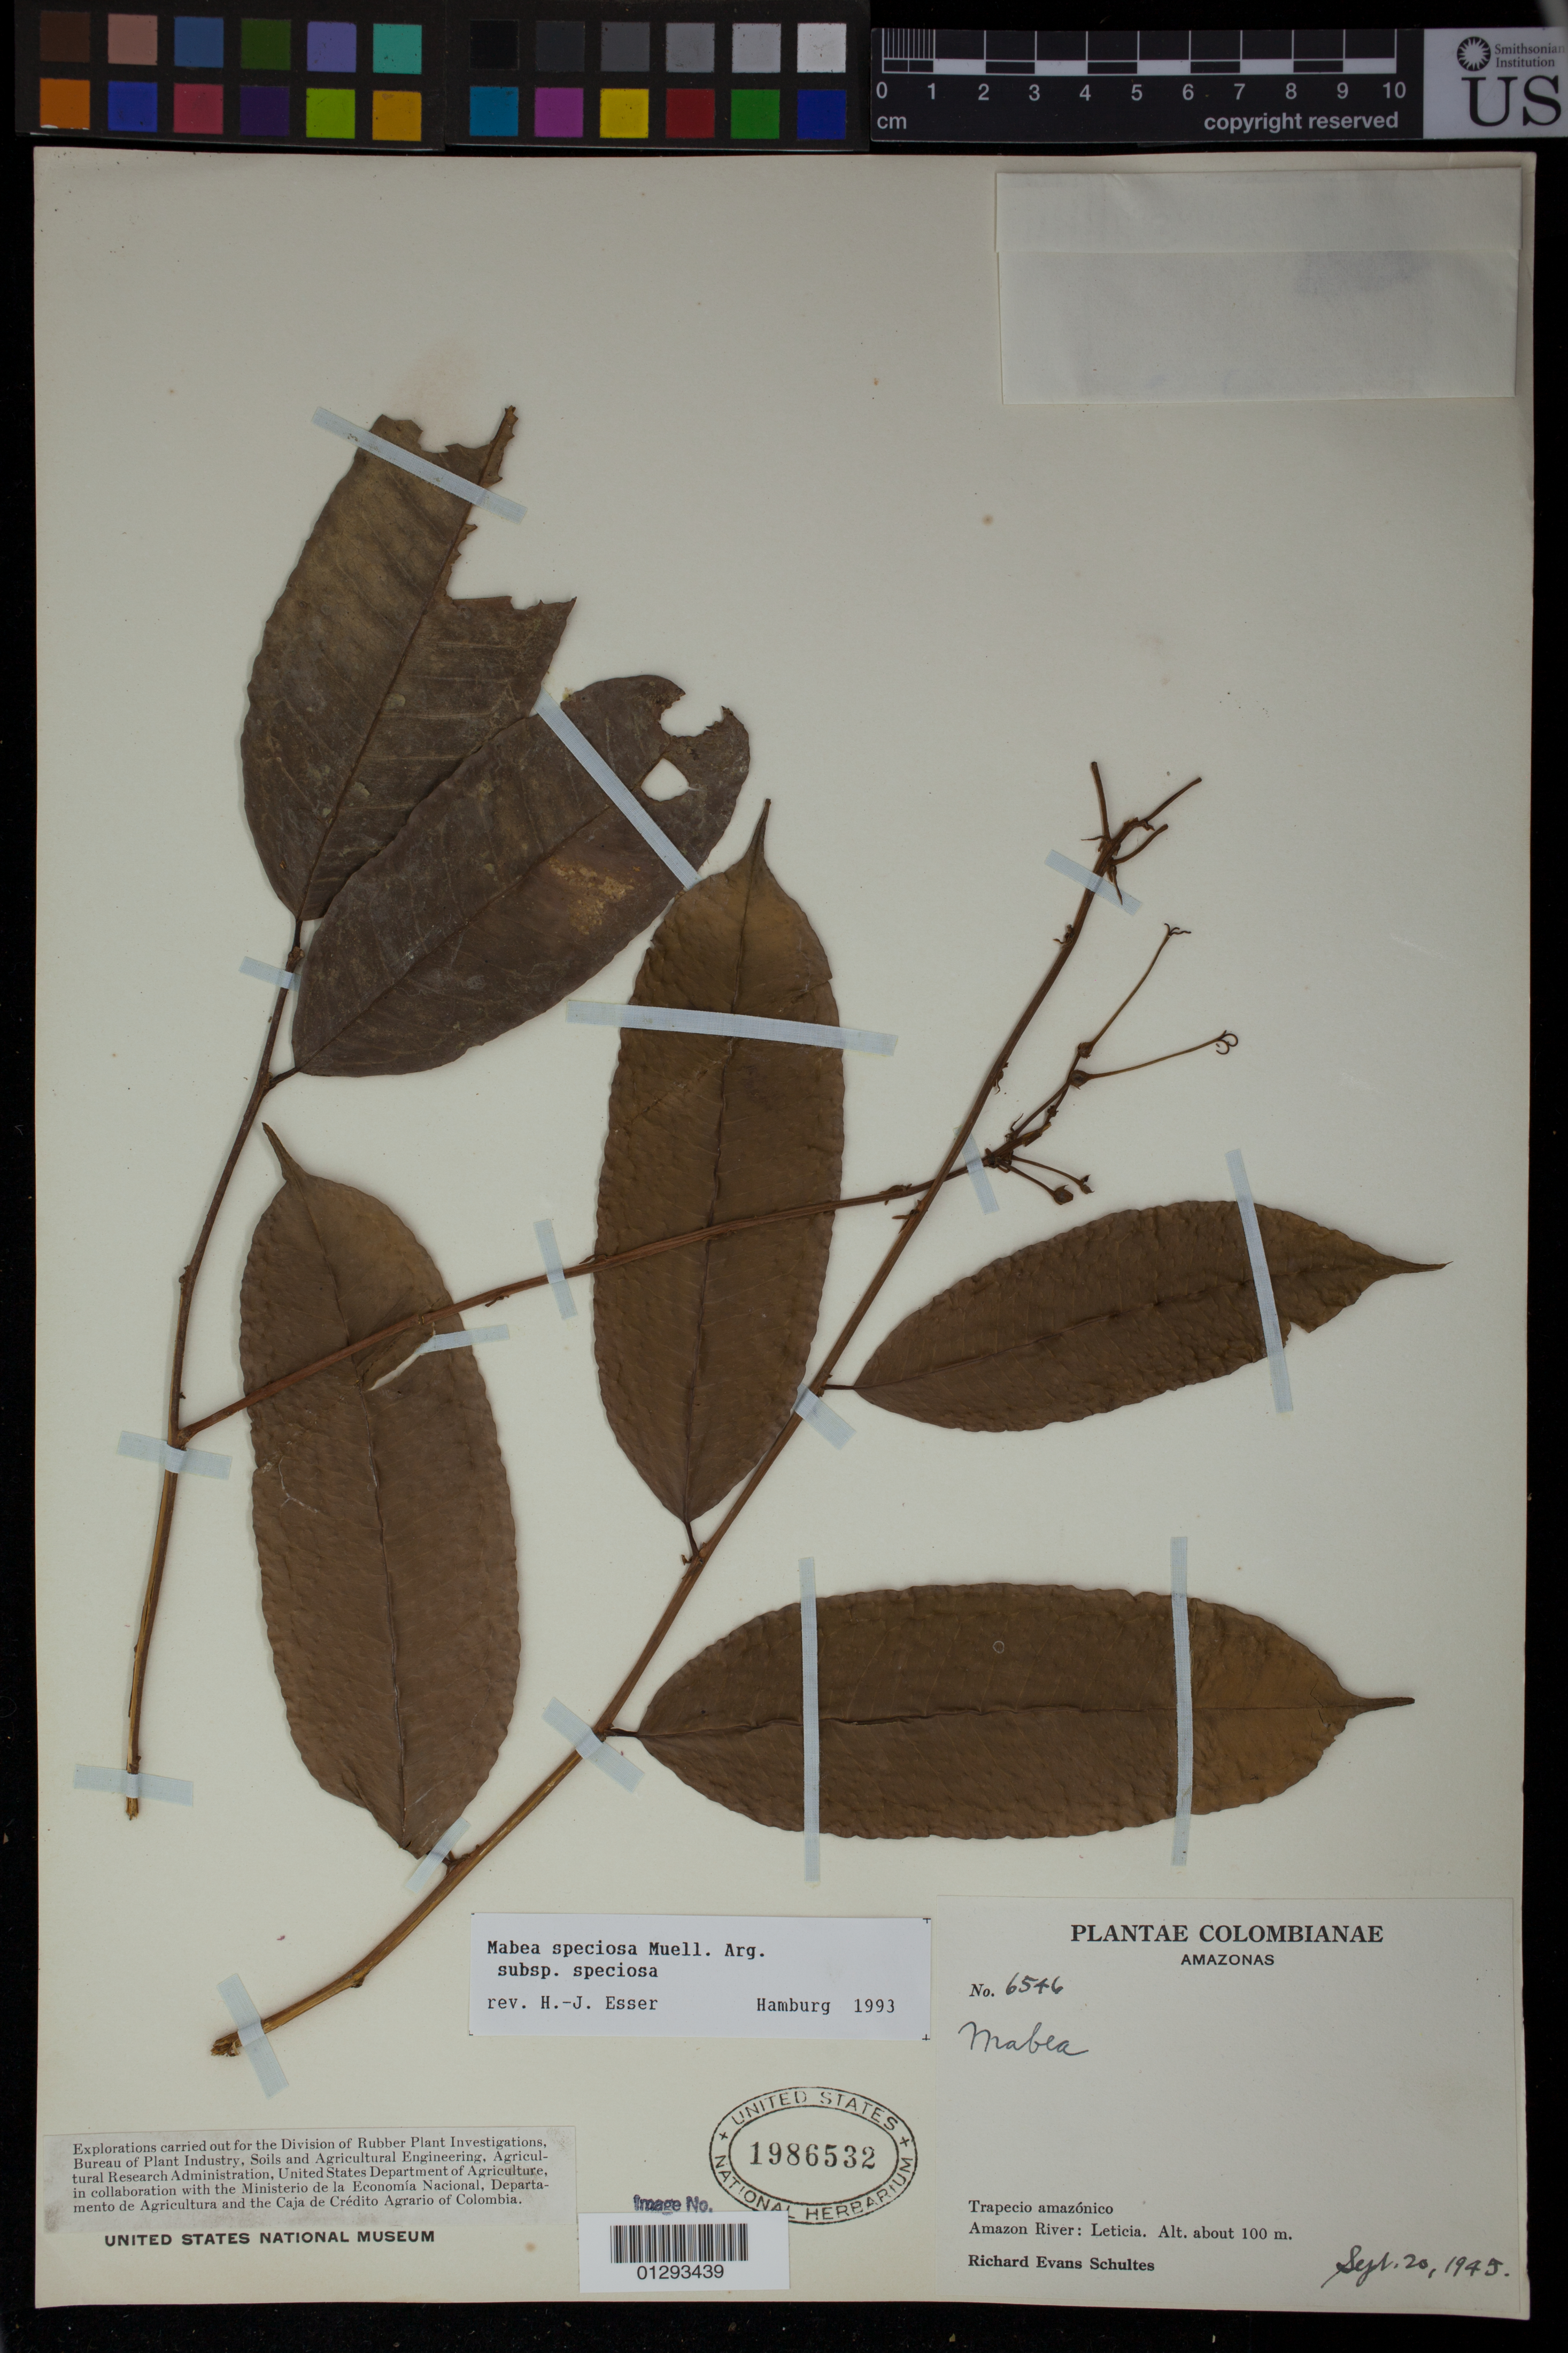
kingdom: Plantae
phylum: Tracheophyta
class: Magnoliopsida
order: Malpighiales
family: Euphorbiaceae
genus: Mabea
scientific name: Mabea speciosa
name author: Müll. Arg.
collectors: R. E. Schultes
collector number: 6546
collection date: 1945-09-20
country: Colombia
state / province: Amazônas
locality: Trapecio amazonico, Amazon River: Leticia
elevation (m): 100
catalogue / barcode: US 1986532